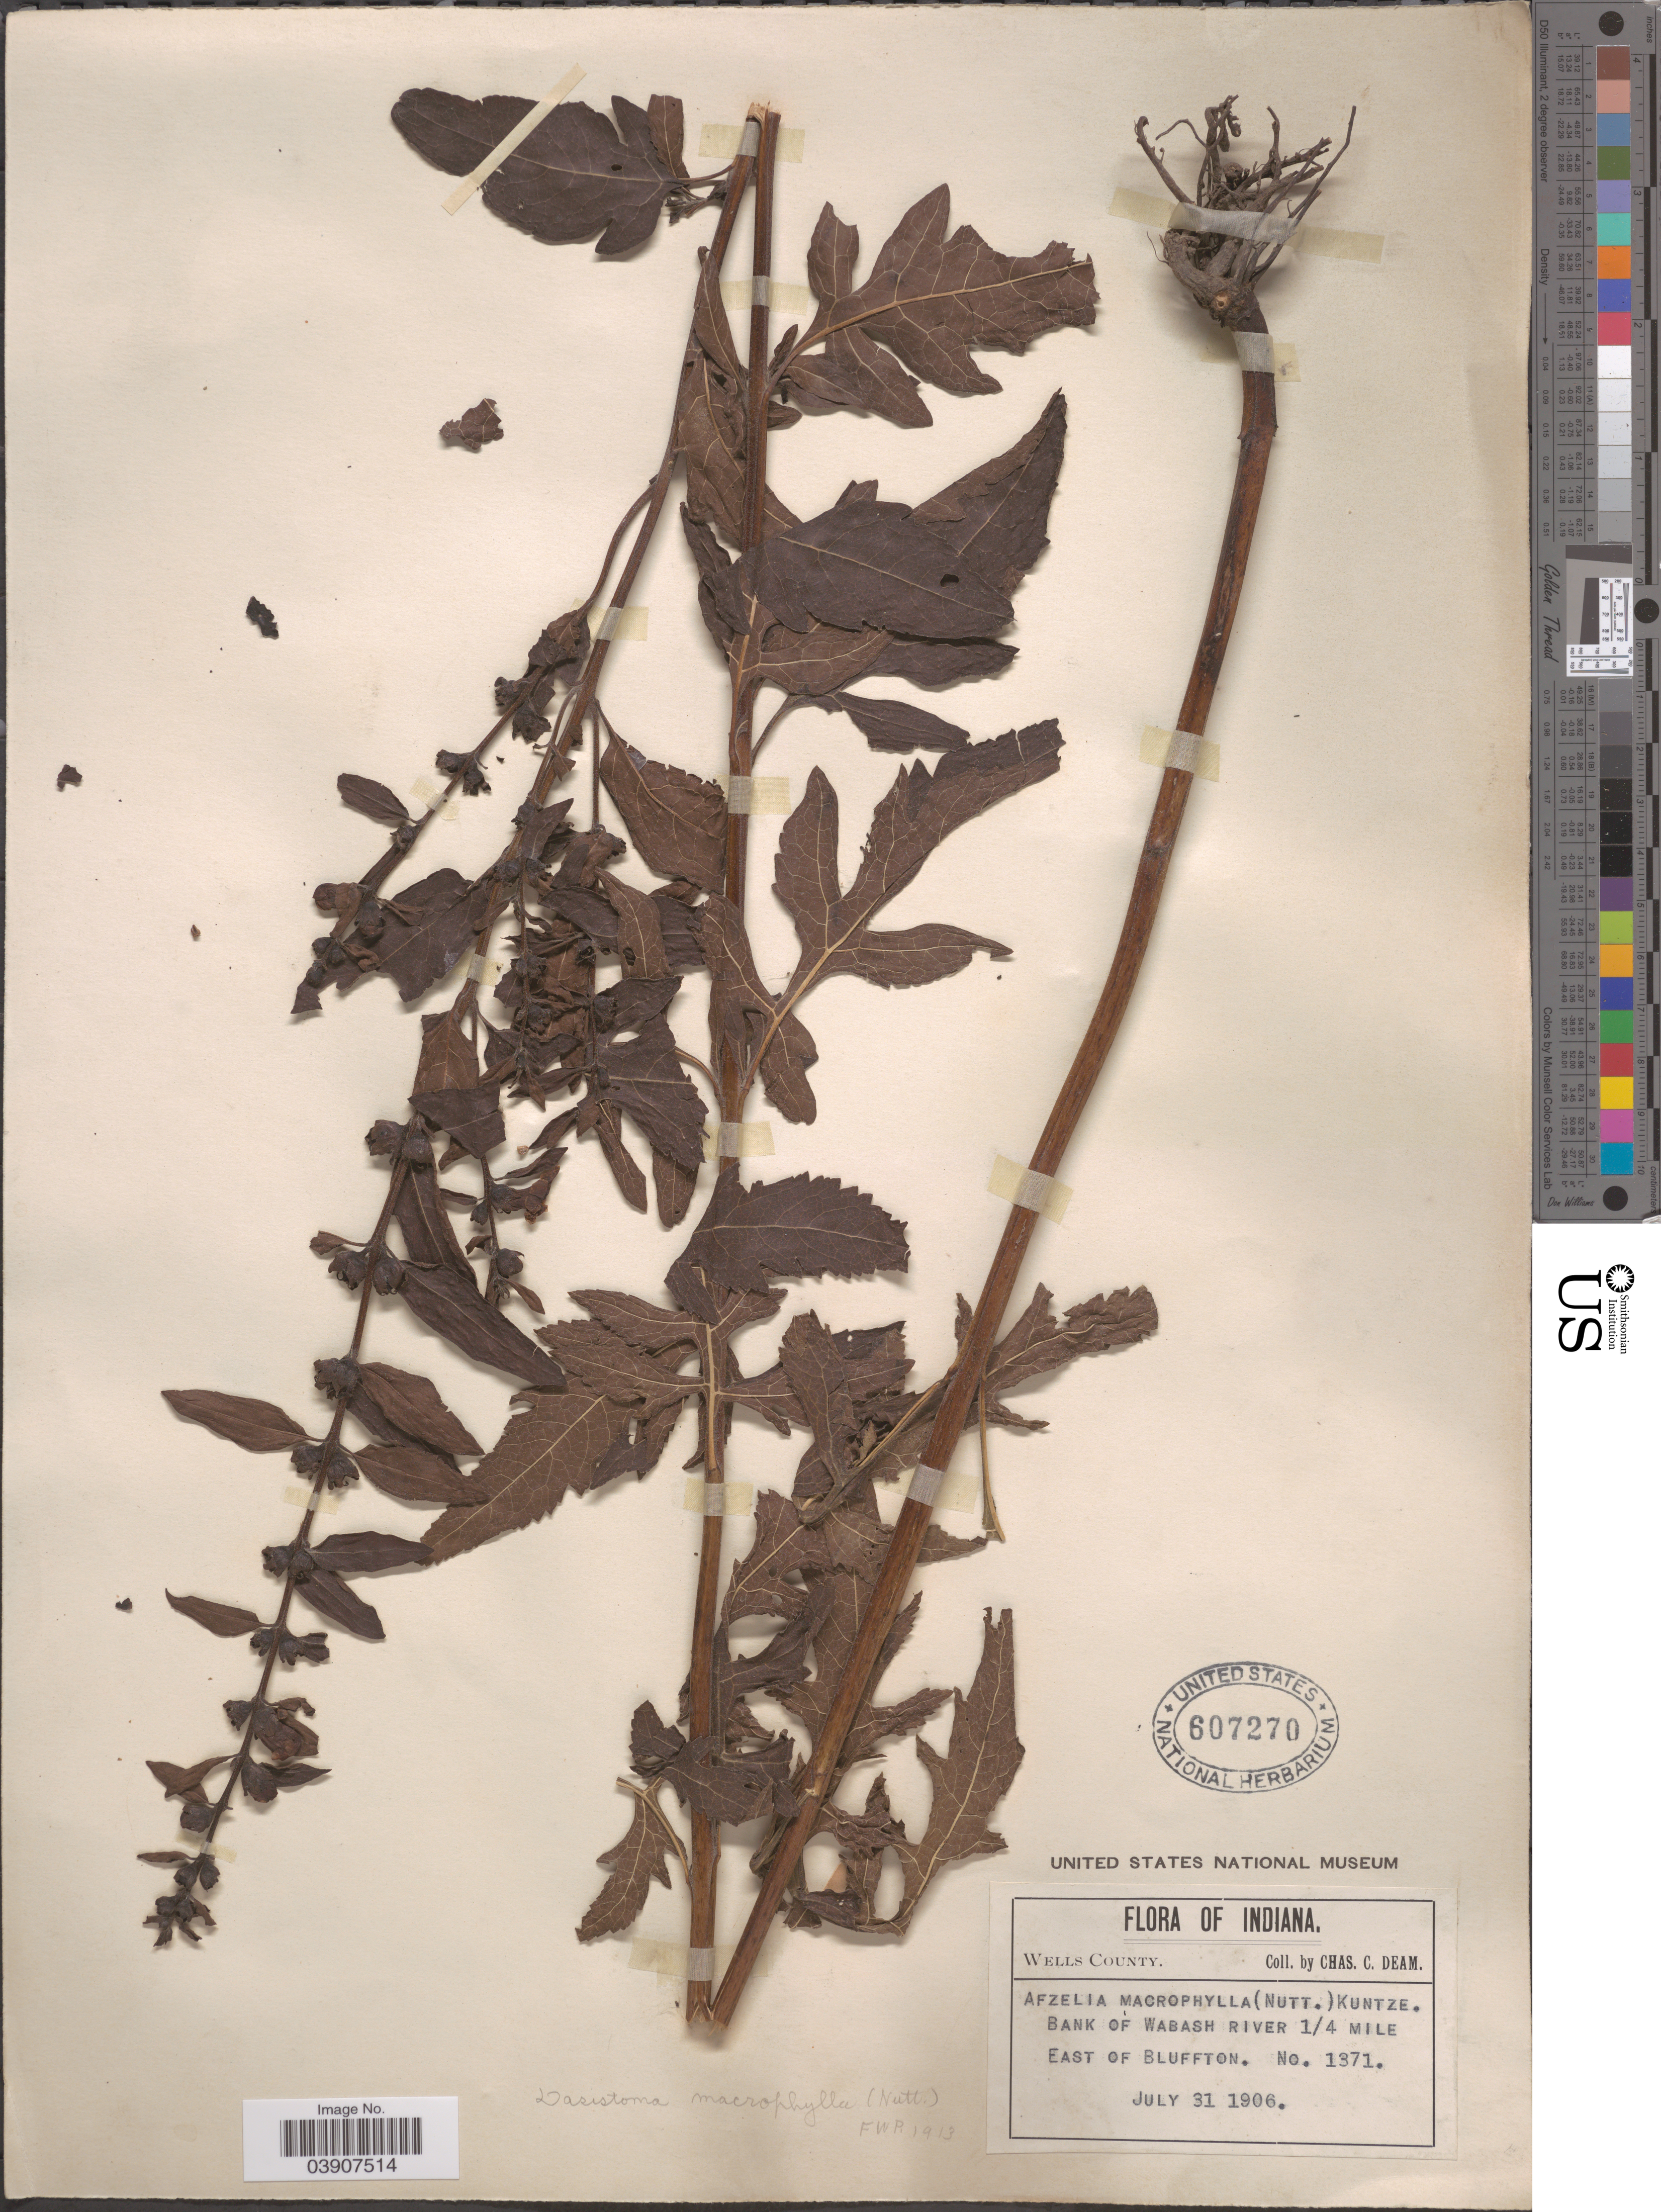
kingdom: Plantae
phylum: Tracheophyta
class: Magnoliopsida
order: Lamiales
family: Orobanchaceae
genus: Dasistoma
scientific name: Dasistoma macrophylla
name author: (Nutt.) Raf.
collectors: C. C. Deam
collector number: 1371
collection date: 1906-07-31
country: United States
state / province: Indiana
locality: Wells County. Bank of Wabash River ¼ mile east of Bluffton.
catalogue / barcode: US 607270